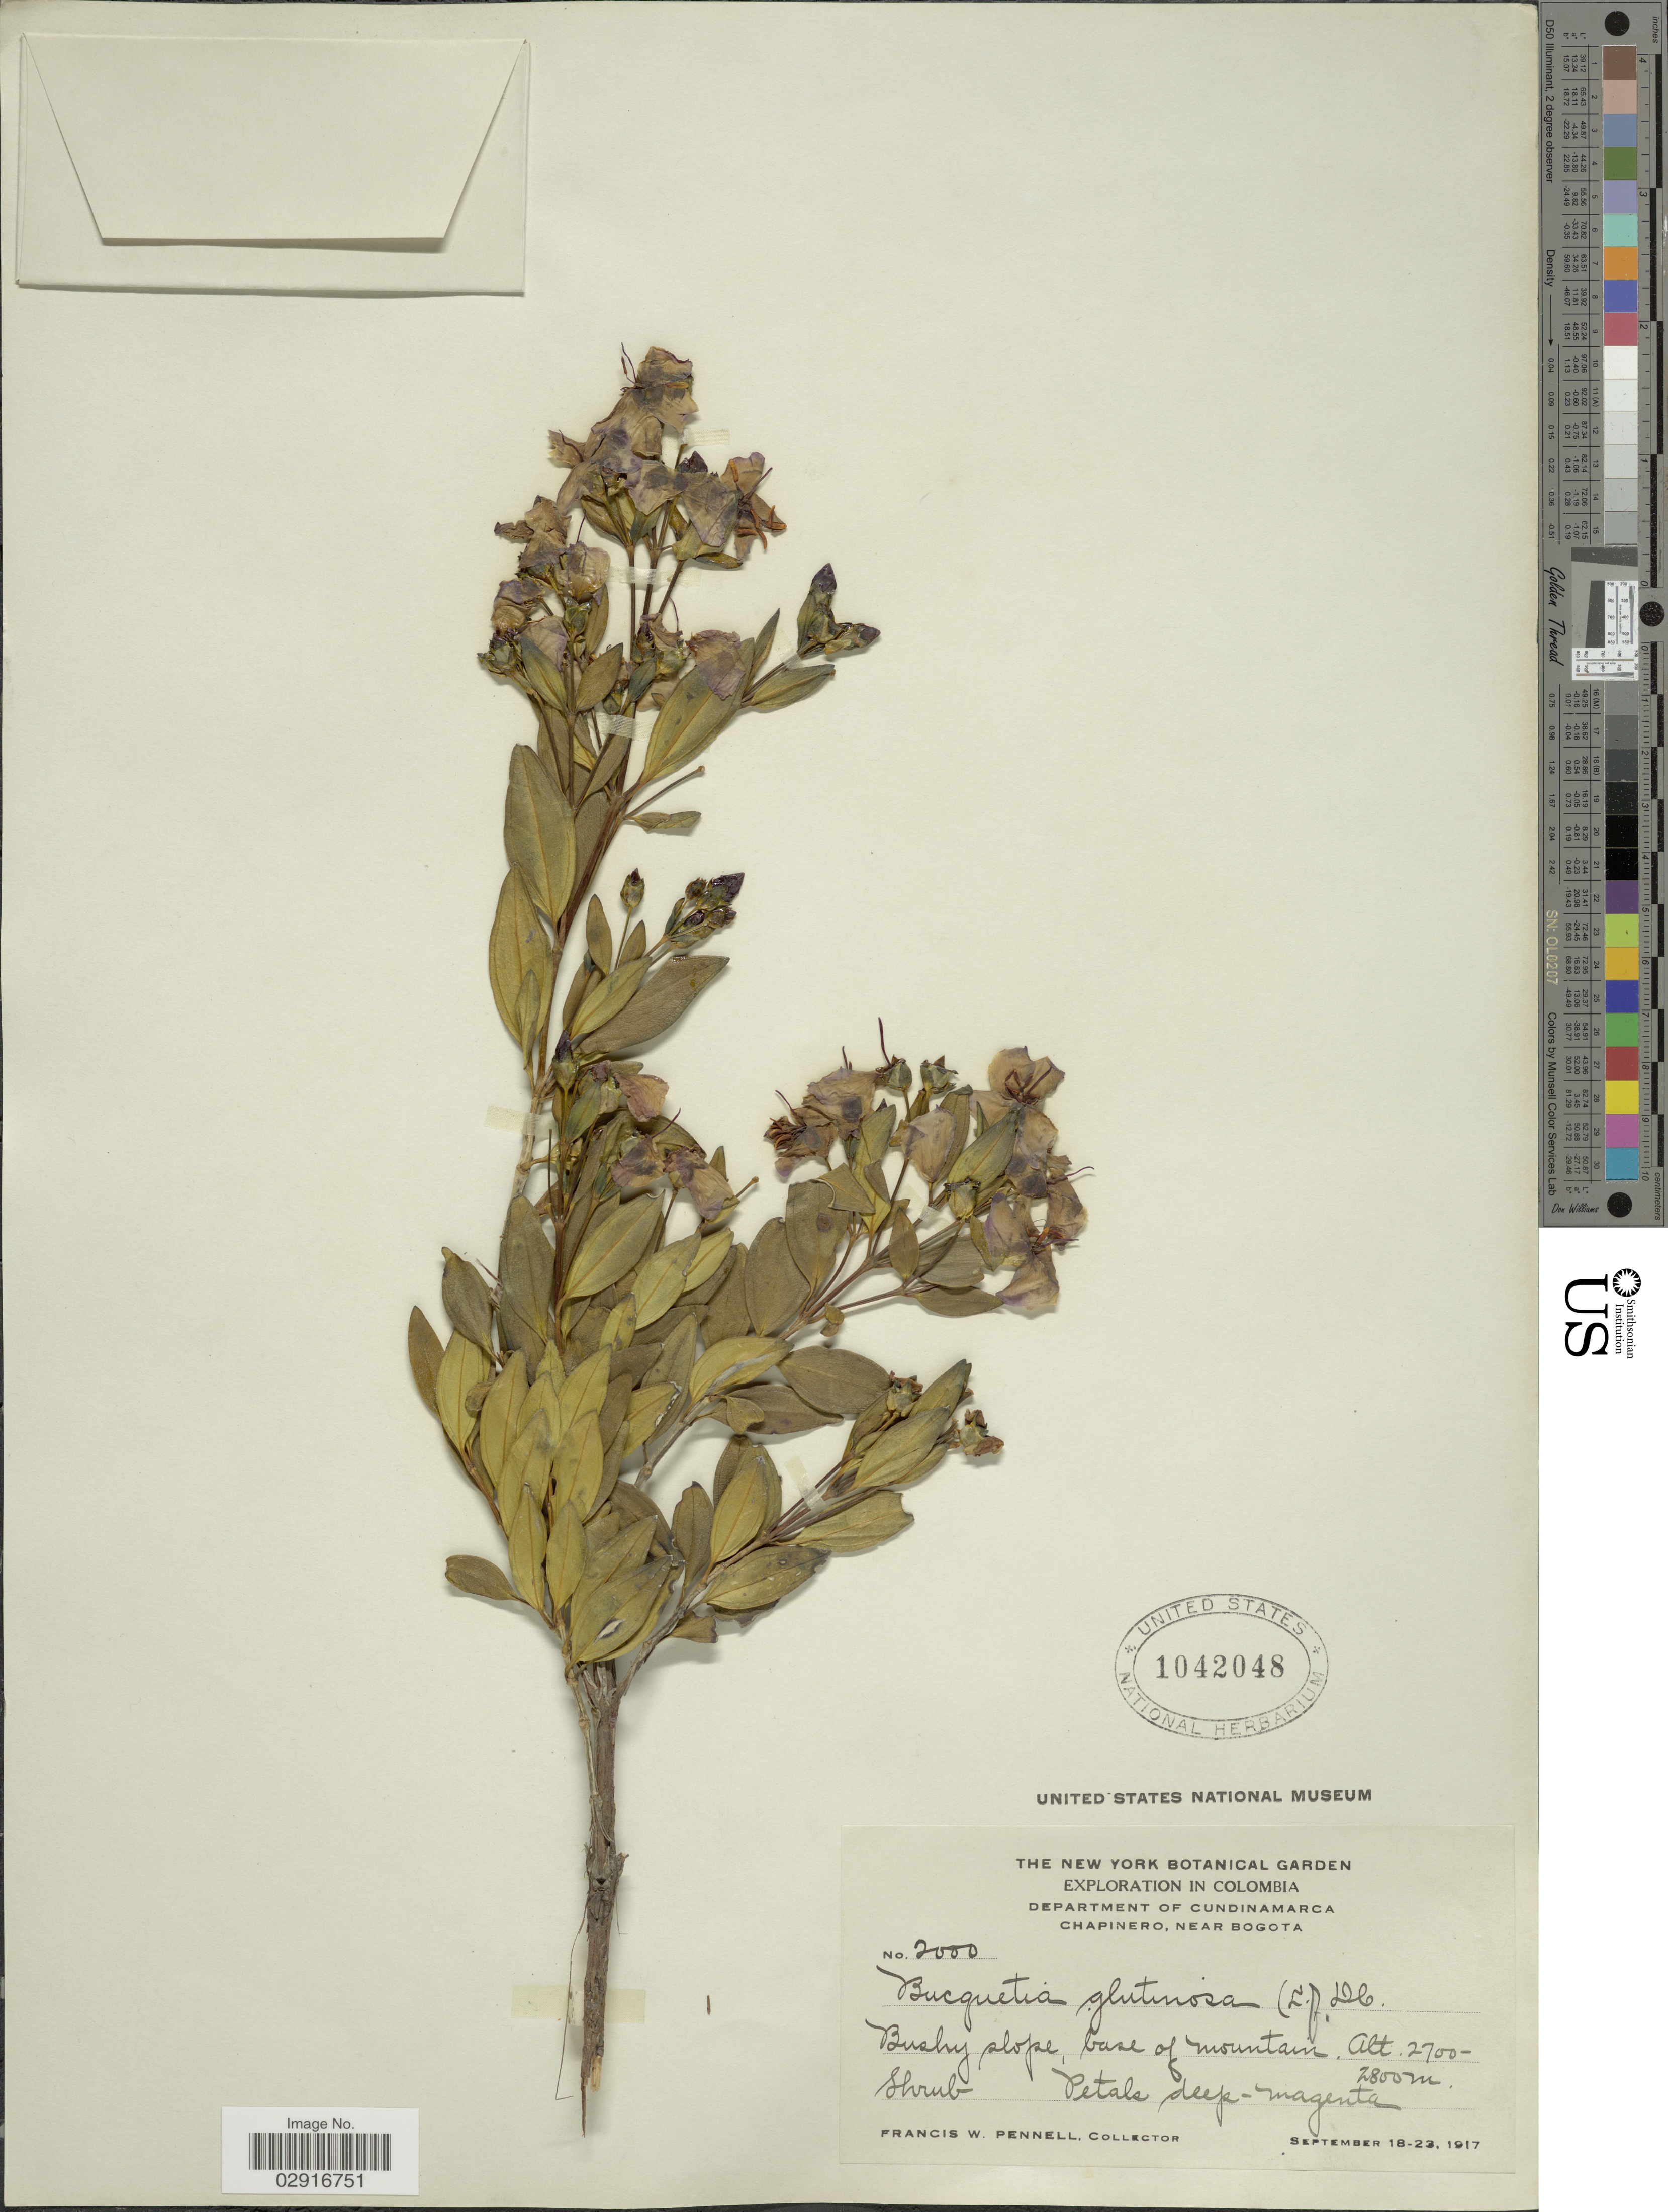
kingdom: Plantae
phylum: Tracheophyta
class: Magnoliopsida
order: Myrtales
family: Melastomataceae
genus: Bucquetia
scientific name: Bucquetia glutinosa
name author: DC.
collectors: F. W. Pennell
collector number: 2000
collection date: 1917-09-18/1917-09-23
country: Colombia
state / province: Cundinamarca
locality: Department of Cundinamarca. Chapinero, near Bogota. Base of mountain.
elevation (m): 2700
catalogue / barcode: US 1042048